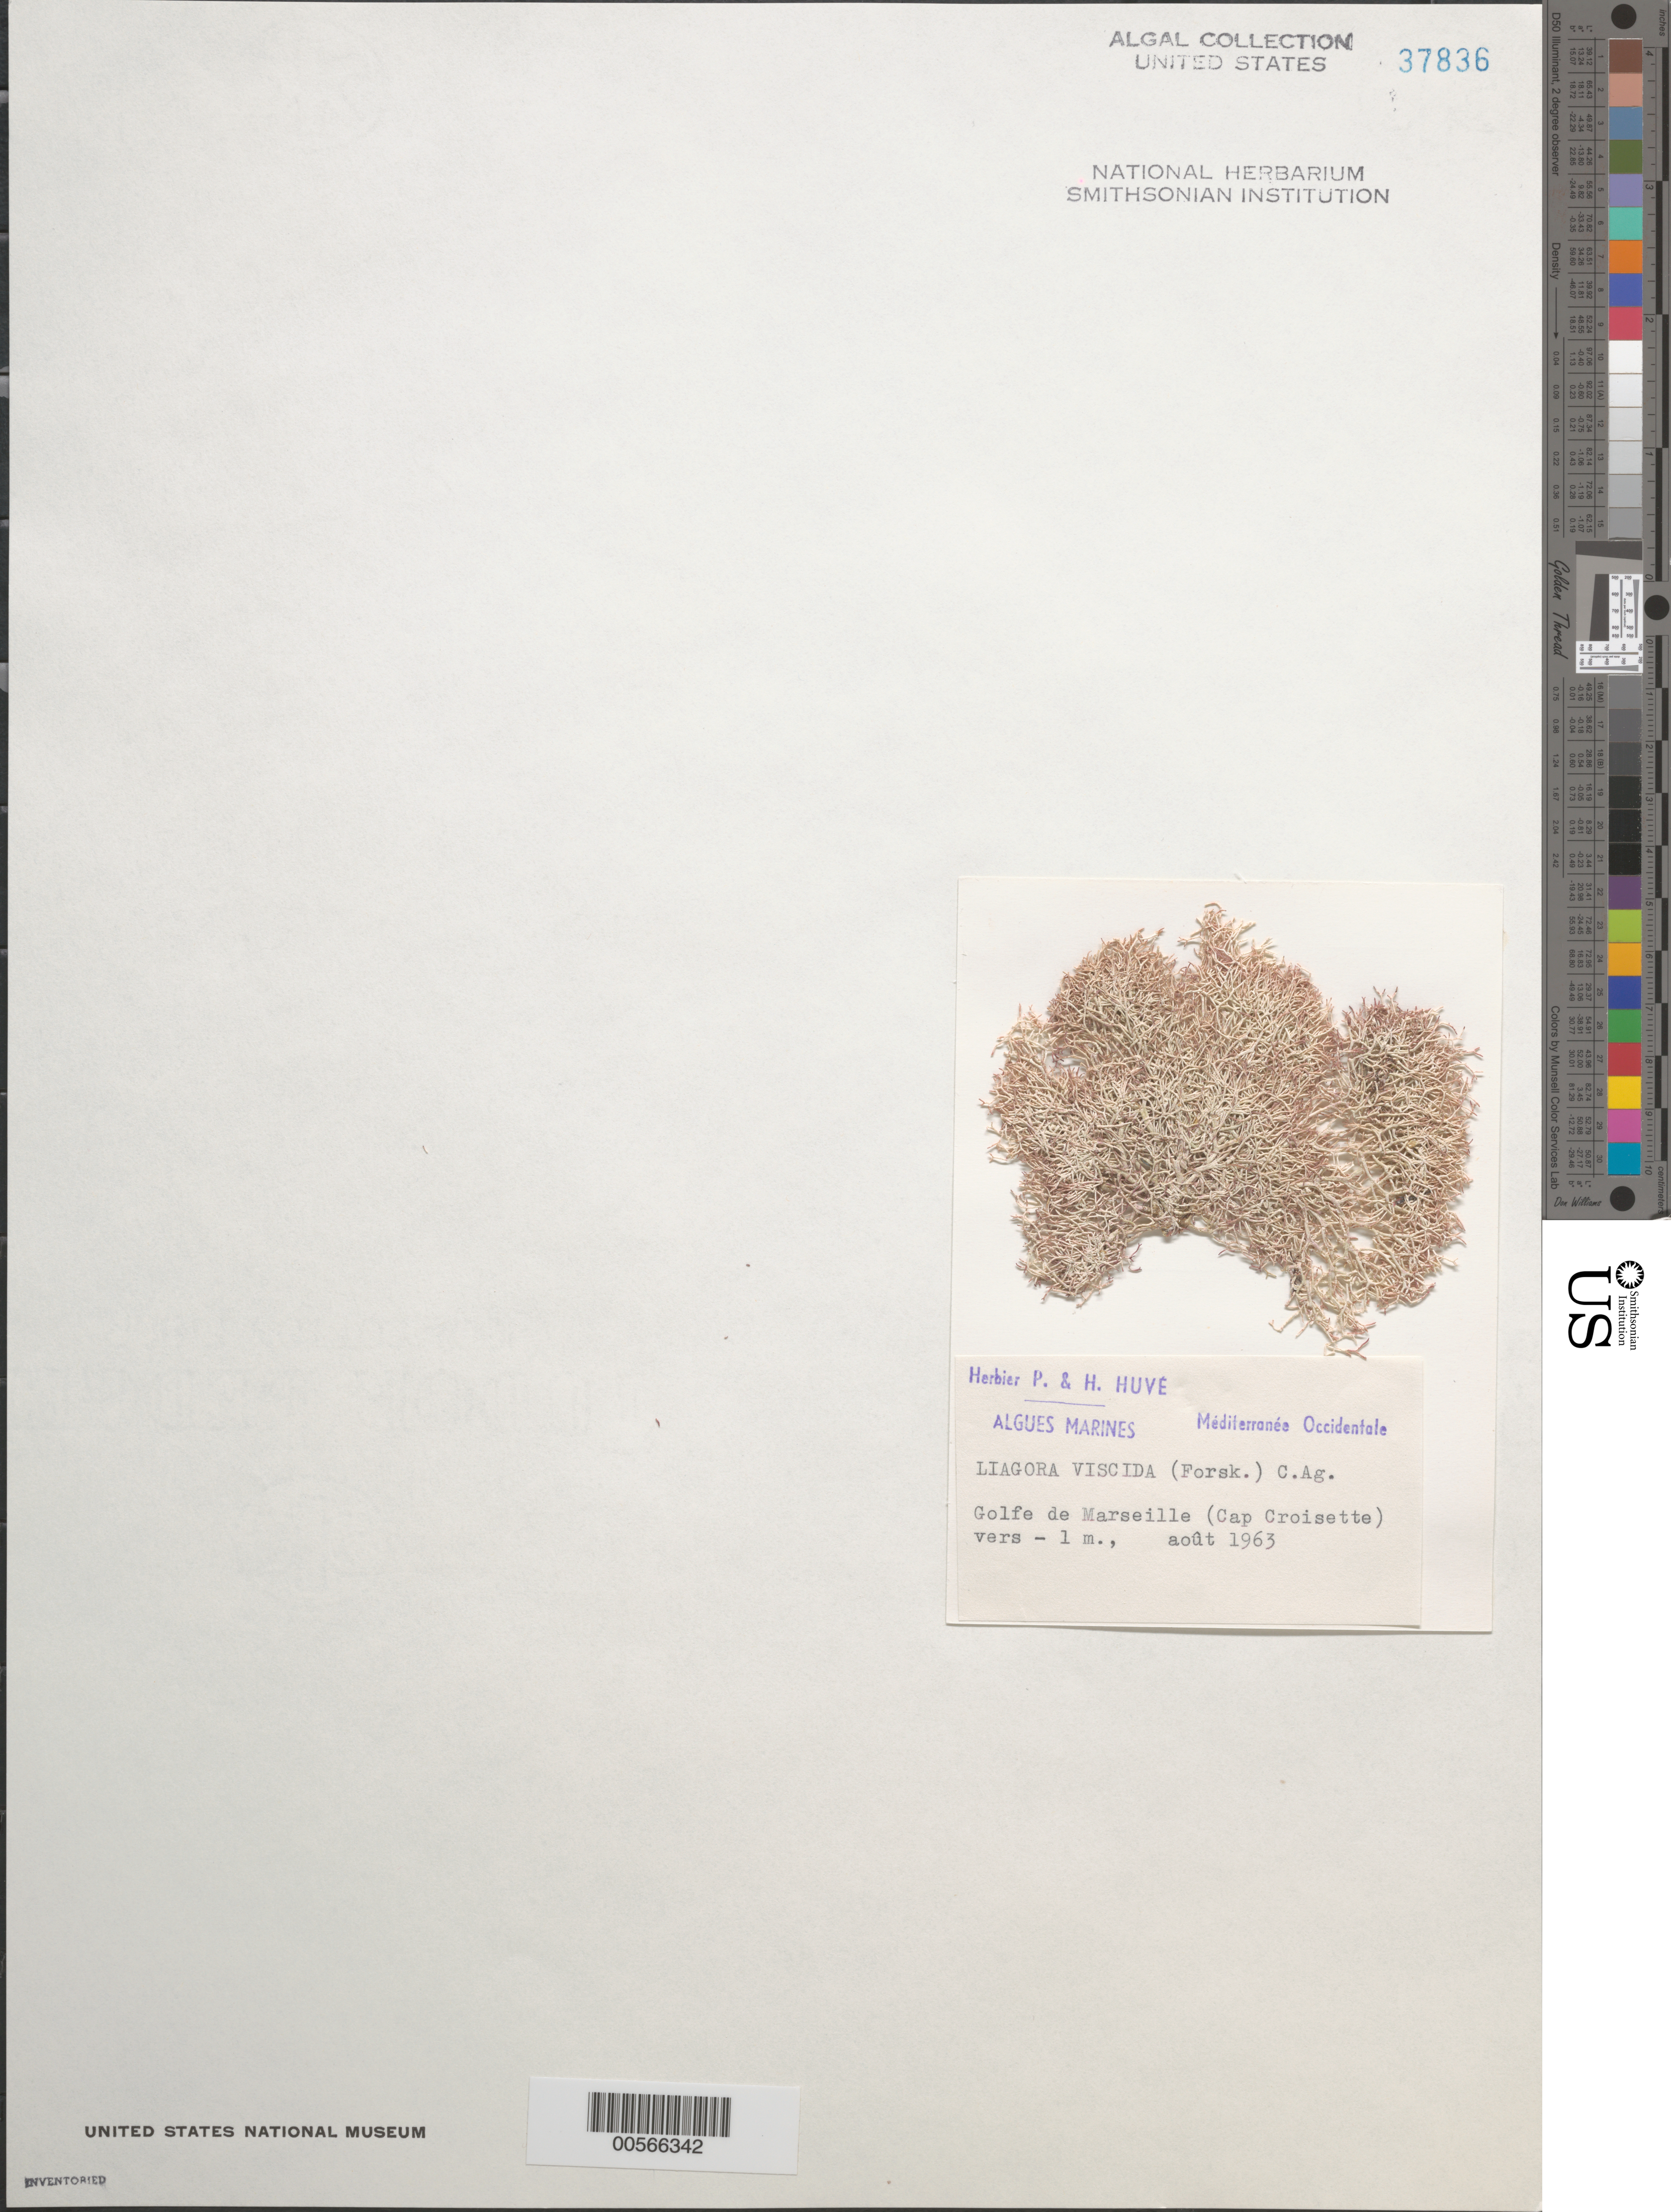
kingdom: Plantae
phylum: Rhodophyta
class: Florideophyceae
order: Nemaliales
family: Liagoraceae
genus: Liagora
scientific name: Liagora viscida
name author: (Forssk.) C. Agardh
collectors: P. Huve & H. Huve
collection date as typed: Aug 1963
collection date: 1963-08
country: France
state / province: Provence-Alpes-Côte d'Azur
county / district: Bouches-du-Rhône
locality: Cap Croisette, Golfe de Marseille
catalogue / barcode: US 37836